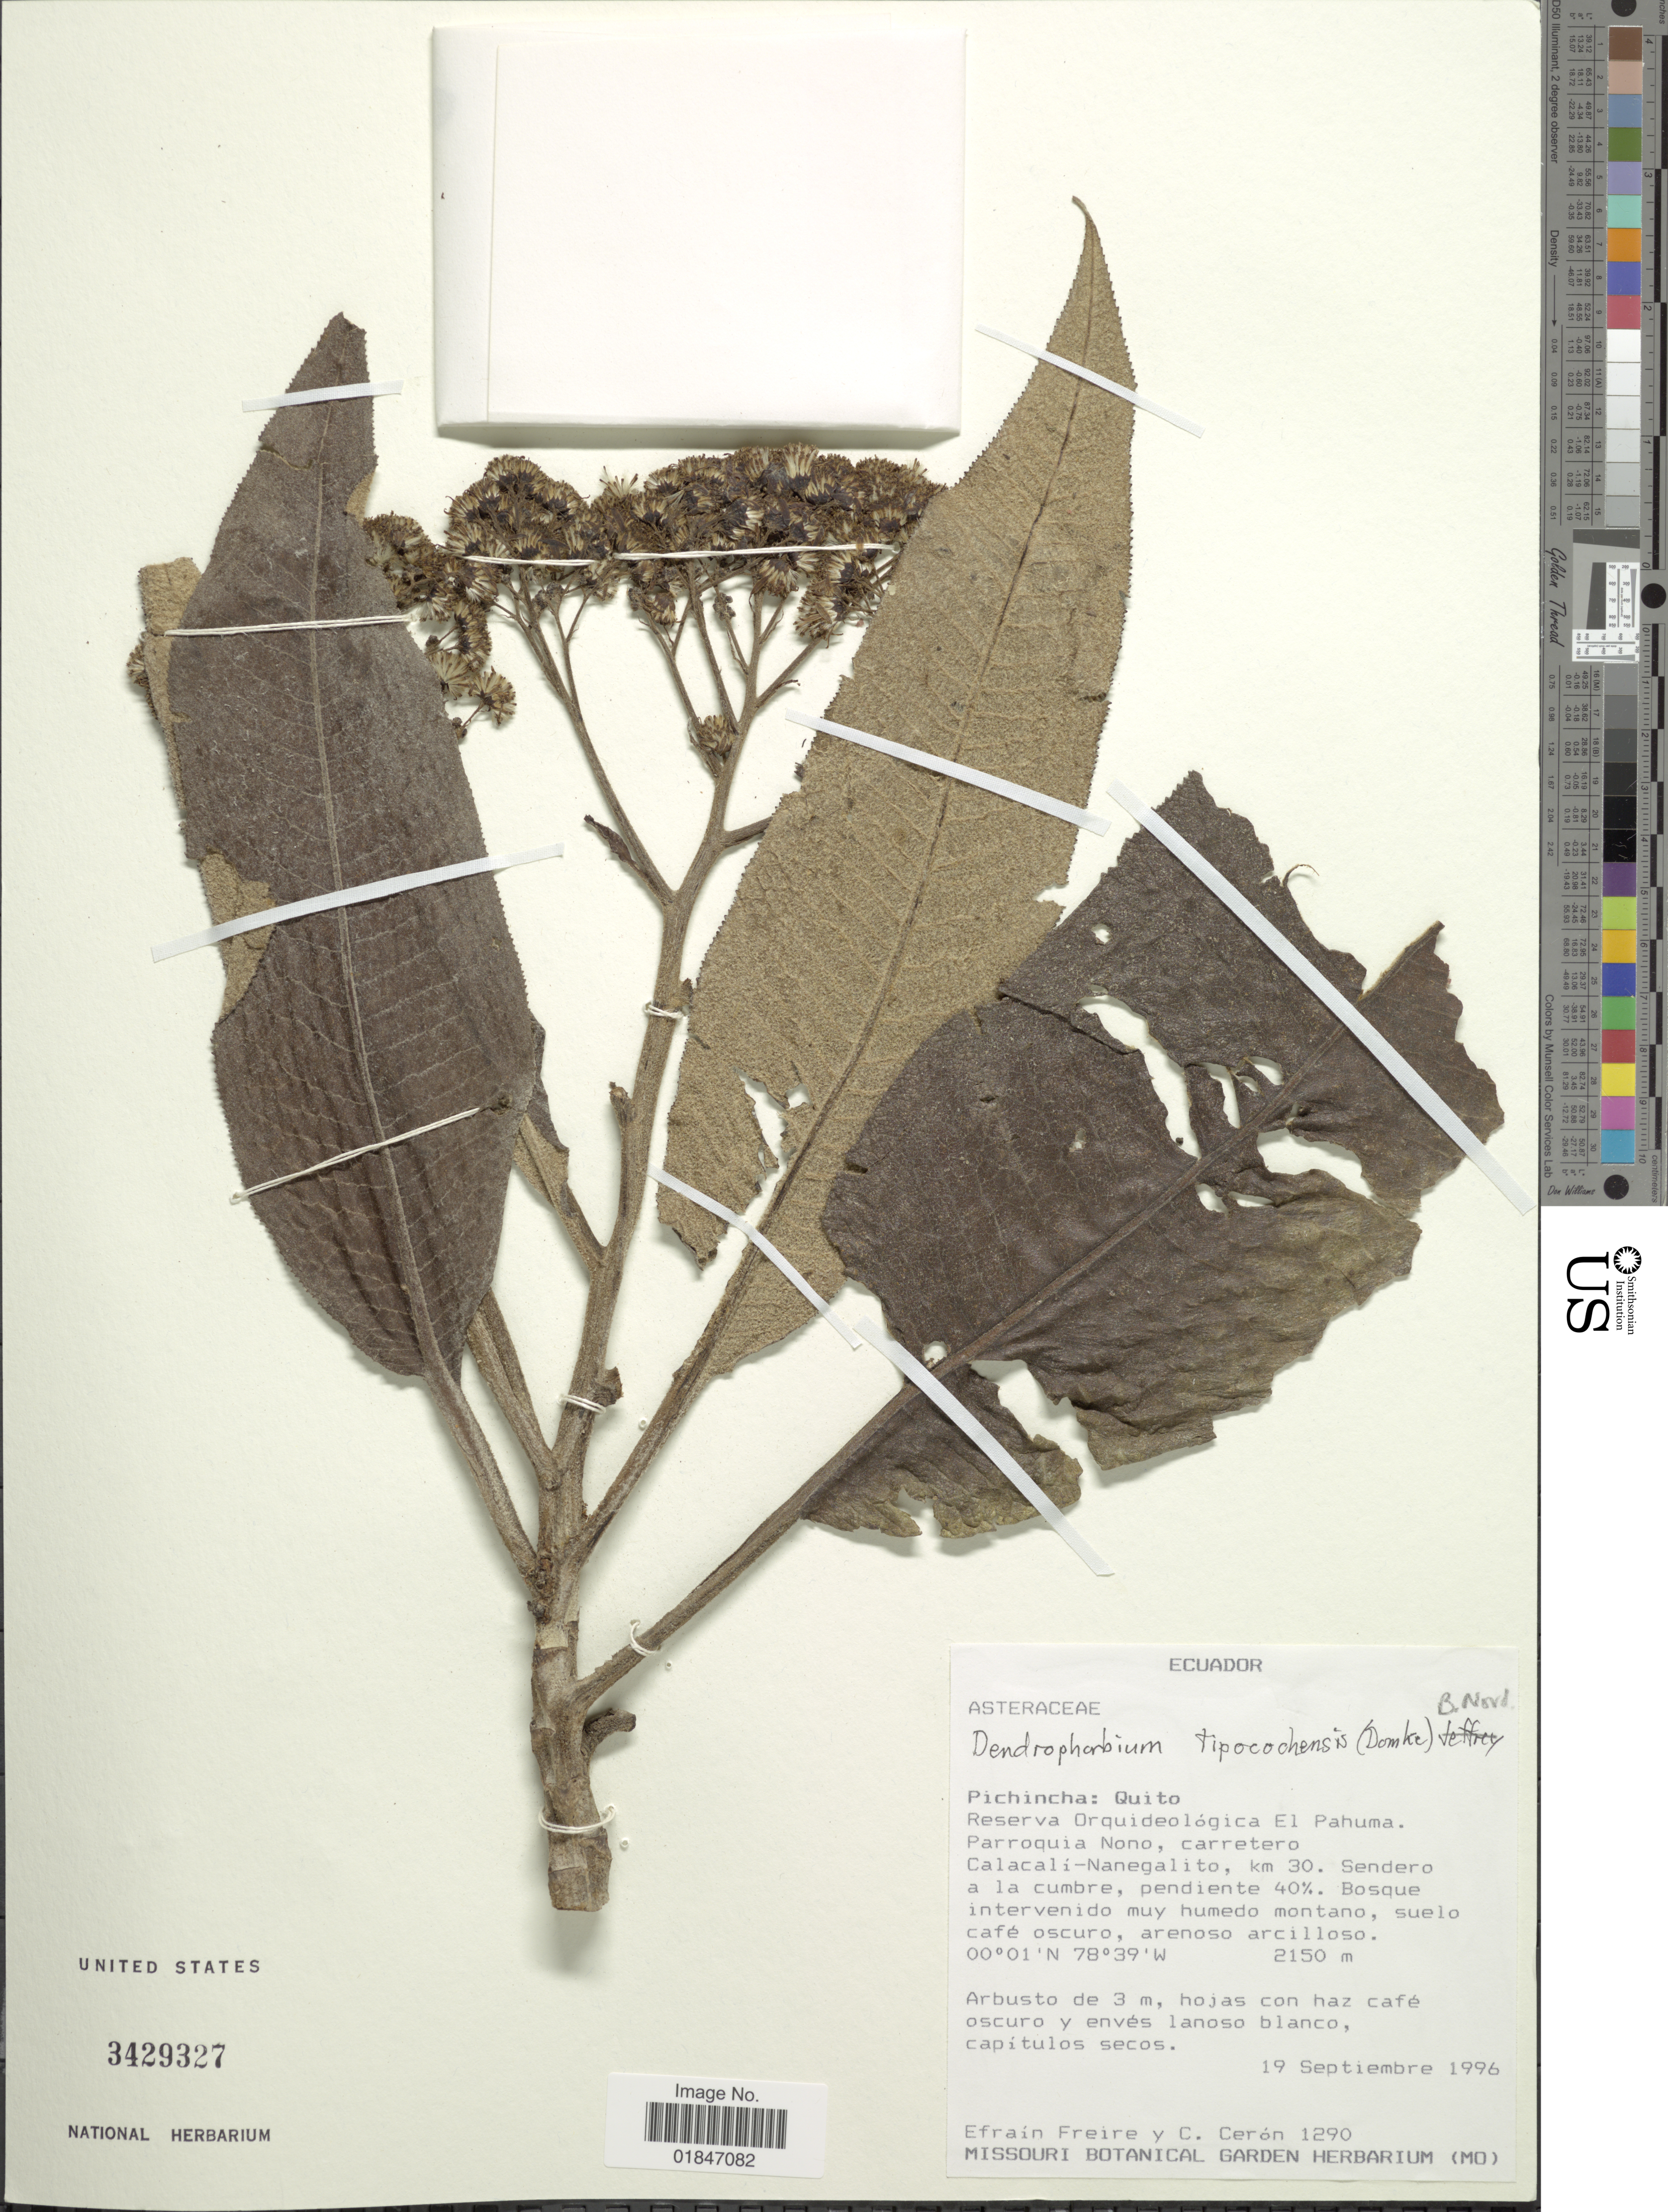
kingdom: Plantae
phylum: Tracheophyta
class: Magnoliopsida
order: Asterales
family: Asteraceae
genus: Dendrophorbium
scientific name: Dendrophorbium tipocochense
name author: (Domke) B. Nord.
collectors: E. Freire & C. E. Cerón M.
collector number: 1290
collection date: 1996-09-19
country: Ecuador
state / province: Pichincha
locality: Pichincha: Quito. Reserva Orquideologica El Pahuma. Parrouia Nono, carretero.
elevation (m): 2150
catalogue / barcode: US 3429327